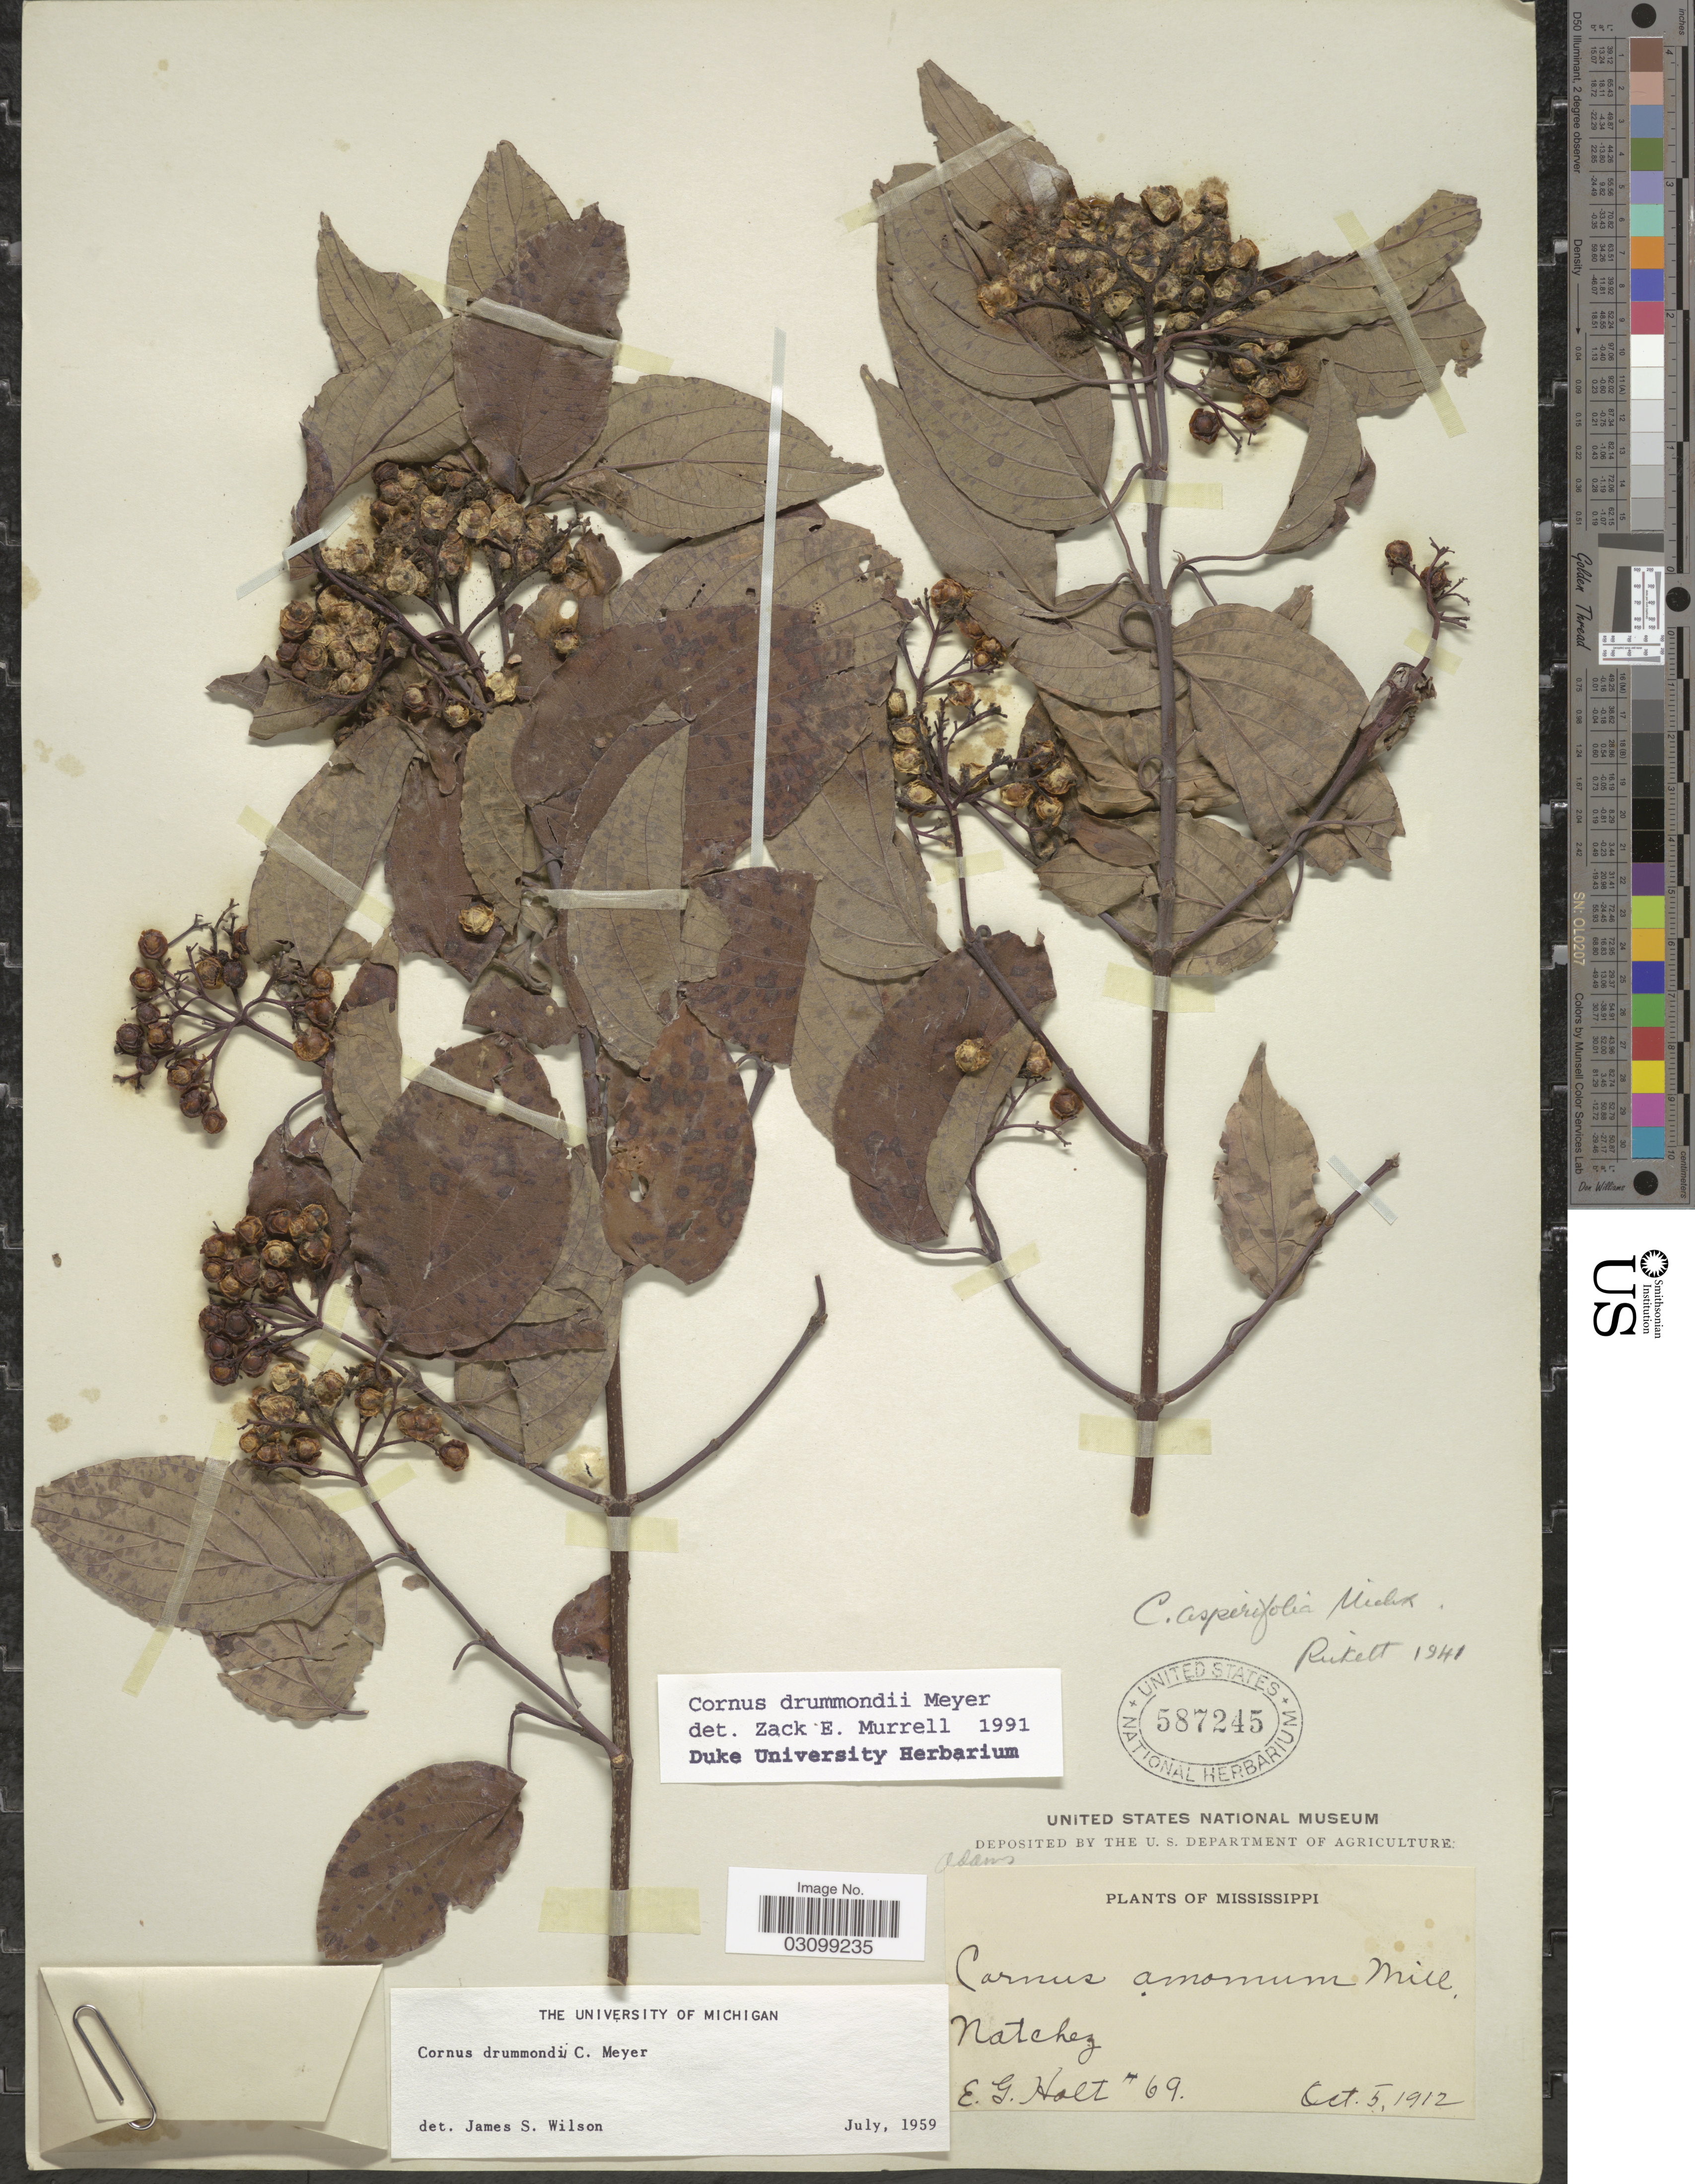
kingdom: Plantae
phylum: Tracheophyta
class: Magnoliopsida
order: Cornales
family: Cornaceae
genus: Cornus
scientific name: Cornus drummondii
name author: C.A. Mey.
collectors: E. G. Holt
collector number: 69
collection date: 1912-10-05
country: United States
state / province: Mississippi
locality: Natchez.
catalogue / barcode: US 587245